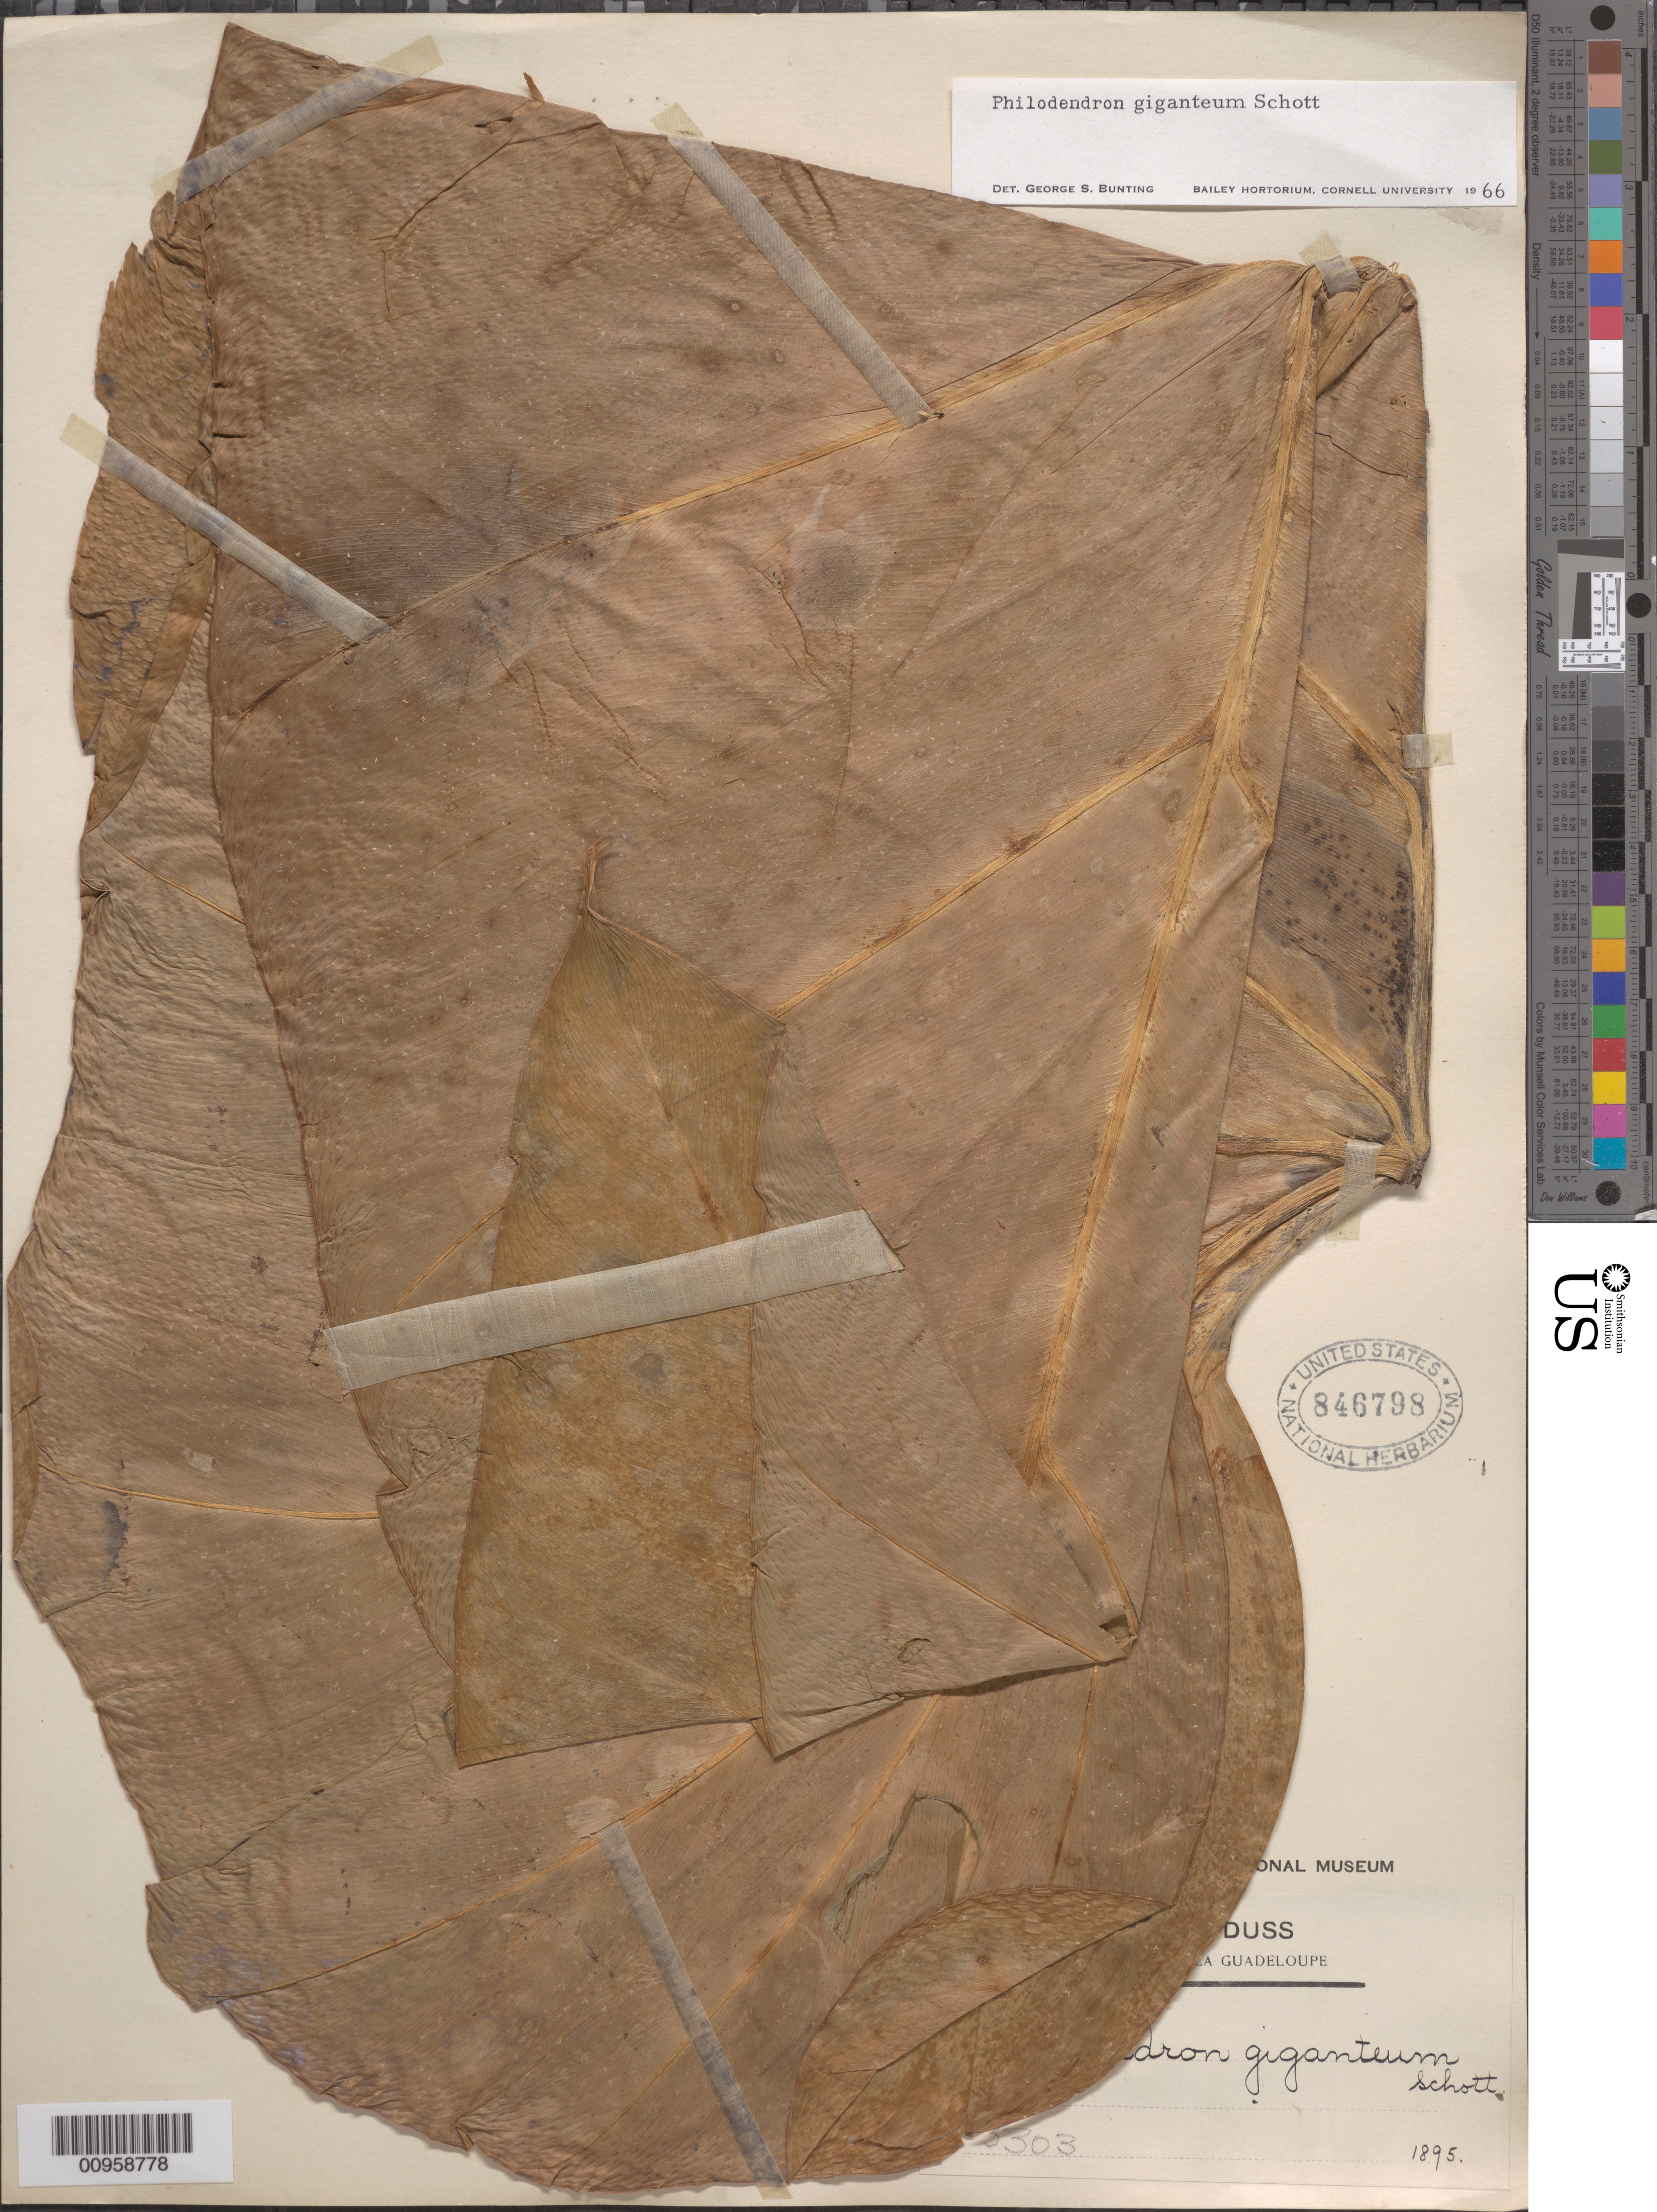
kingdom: Plantae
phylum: Tracheophyta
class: Liliopsida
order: Alismatales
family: Araceae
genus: Philodendron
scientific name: Philodendron giganteum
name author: Schott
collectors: Père Duss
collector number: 3303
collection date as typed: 1895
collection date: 1895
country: Guadeloupe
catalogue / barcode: US 846798